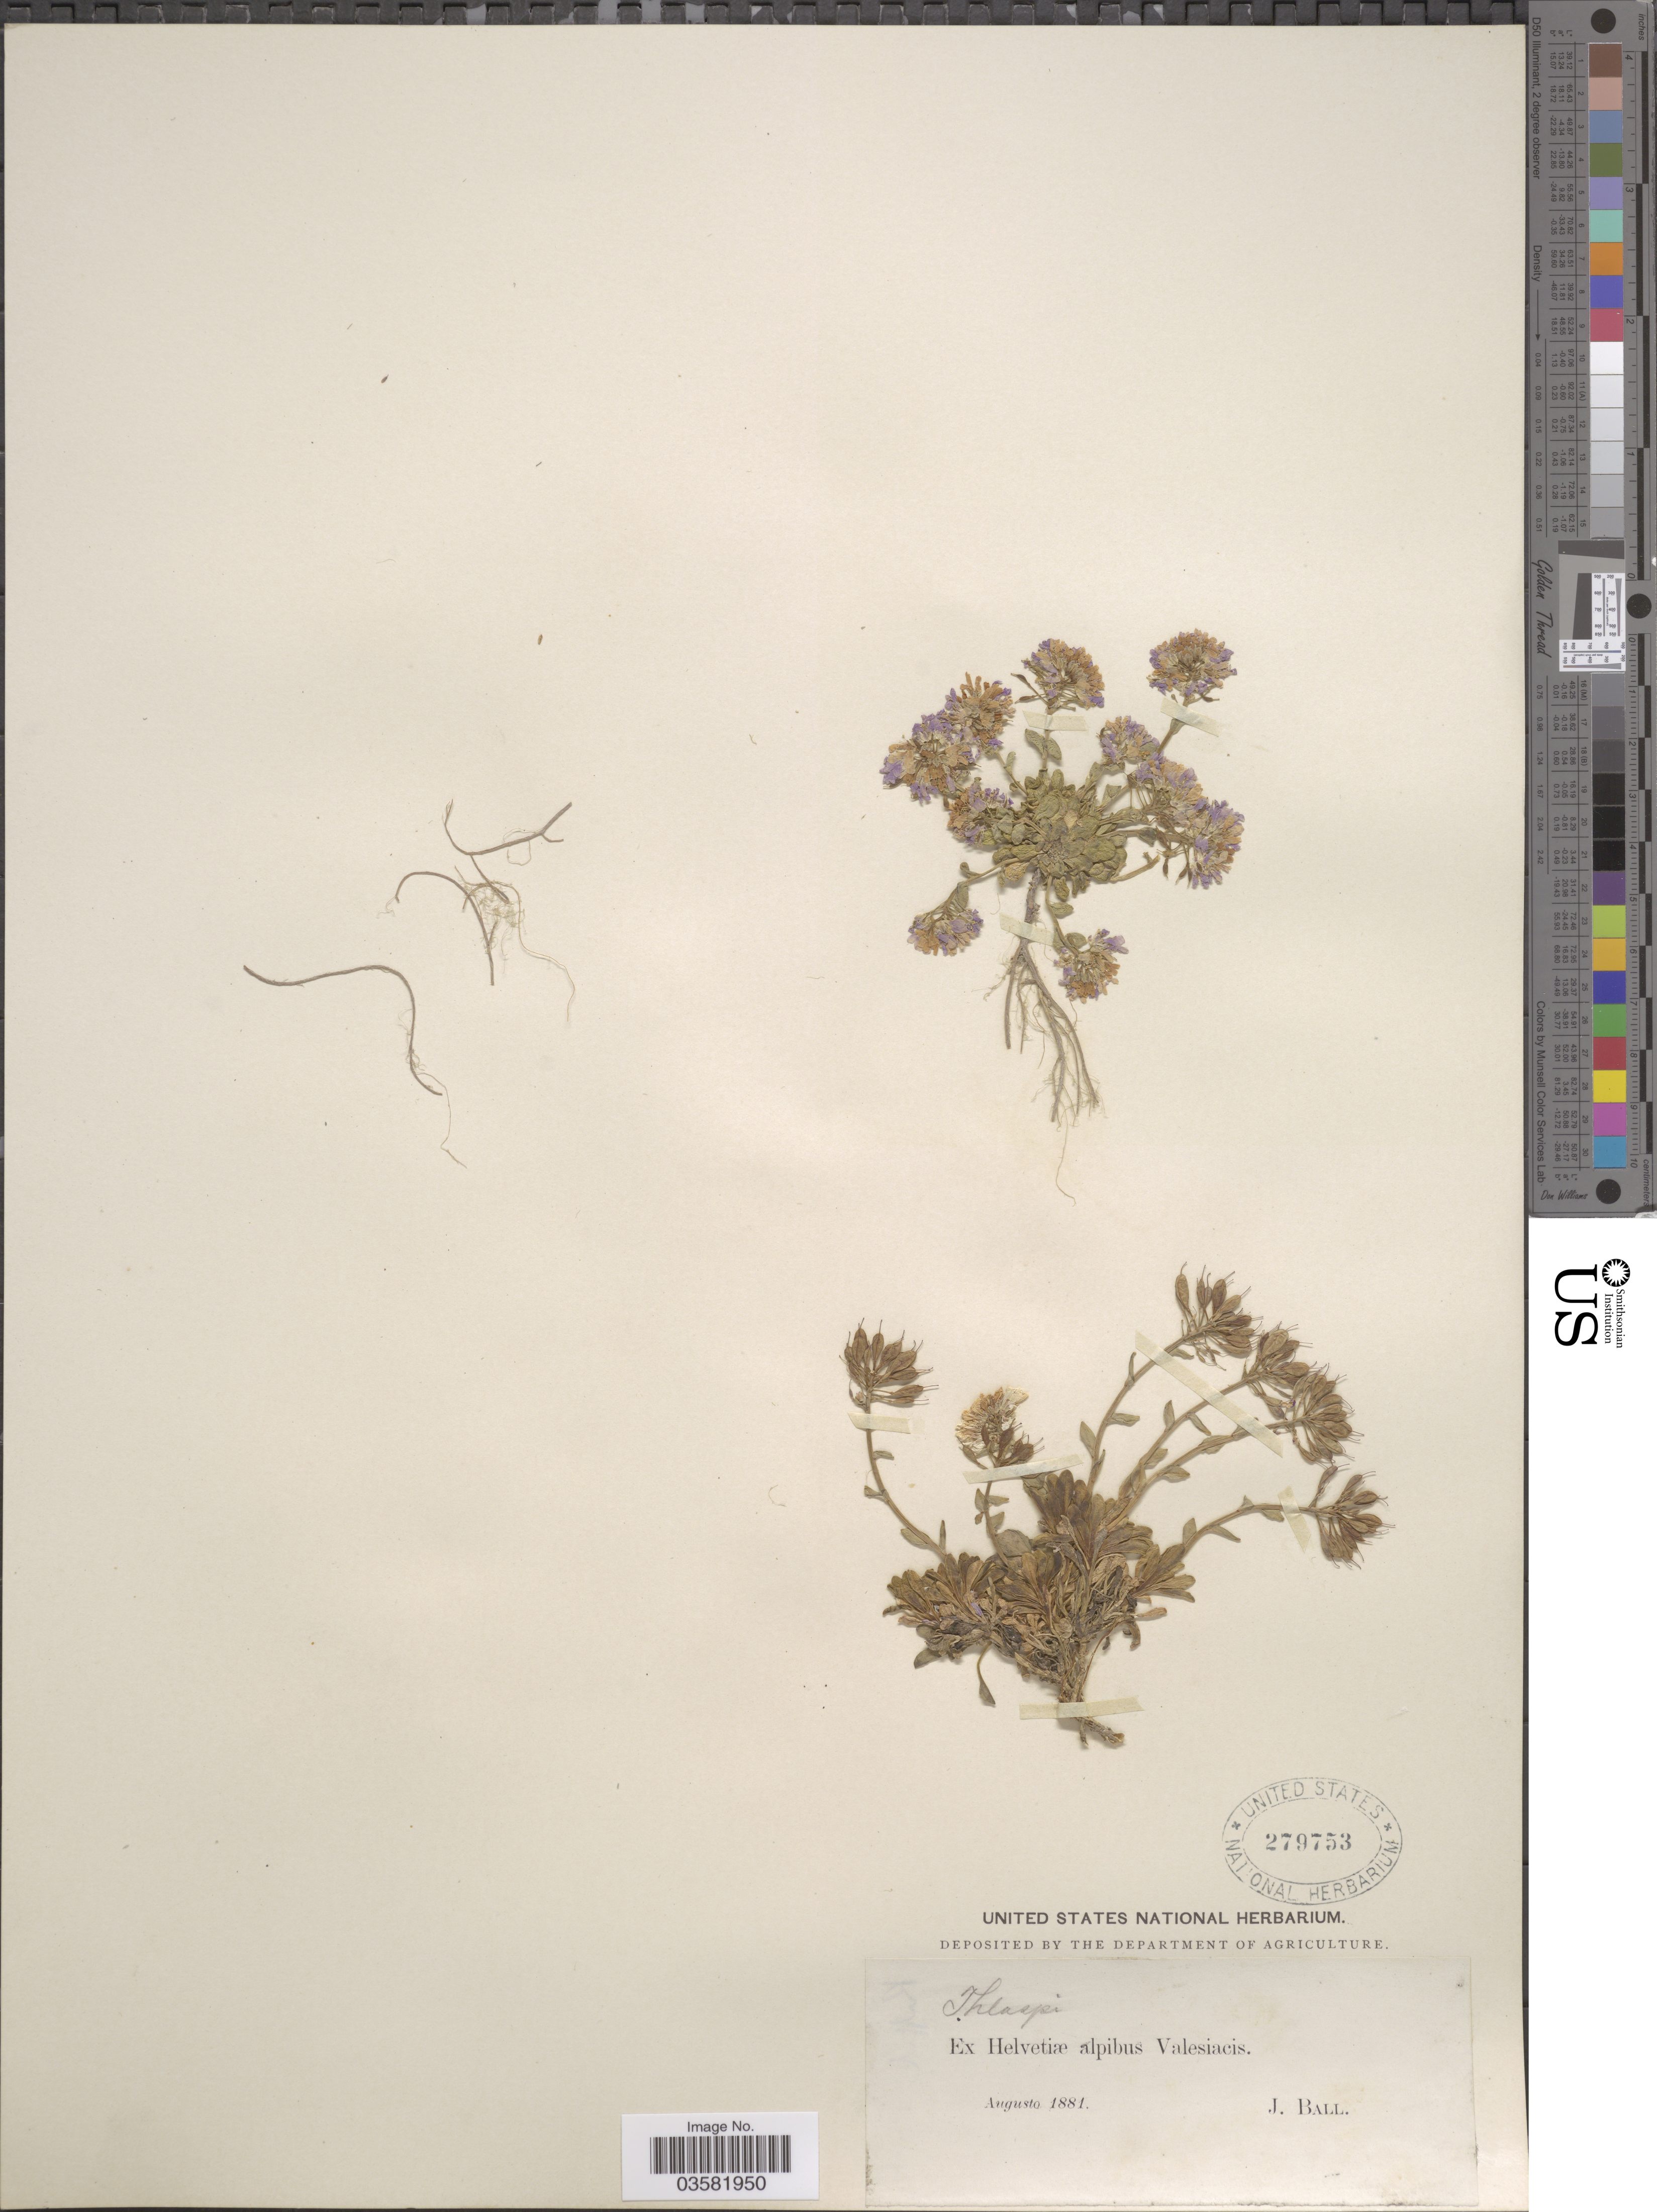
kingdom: Plantae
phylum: Tracheophyta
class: Magnoliopsida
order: Brassicales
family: Brassicaceae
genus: Thlaspi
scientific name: Thlaspi sp.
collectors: J. Ball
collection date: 1881-08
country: Switzerland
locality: Ex Helvetiæ alpibus Valesiacis.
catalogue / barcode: US 279753